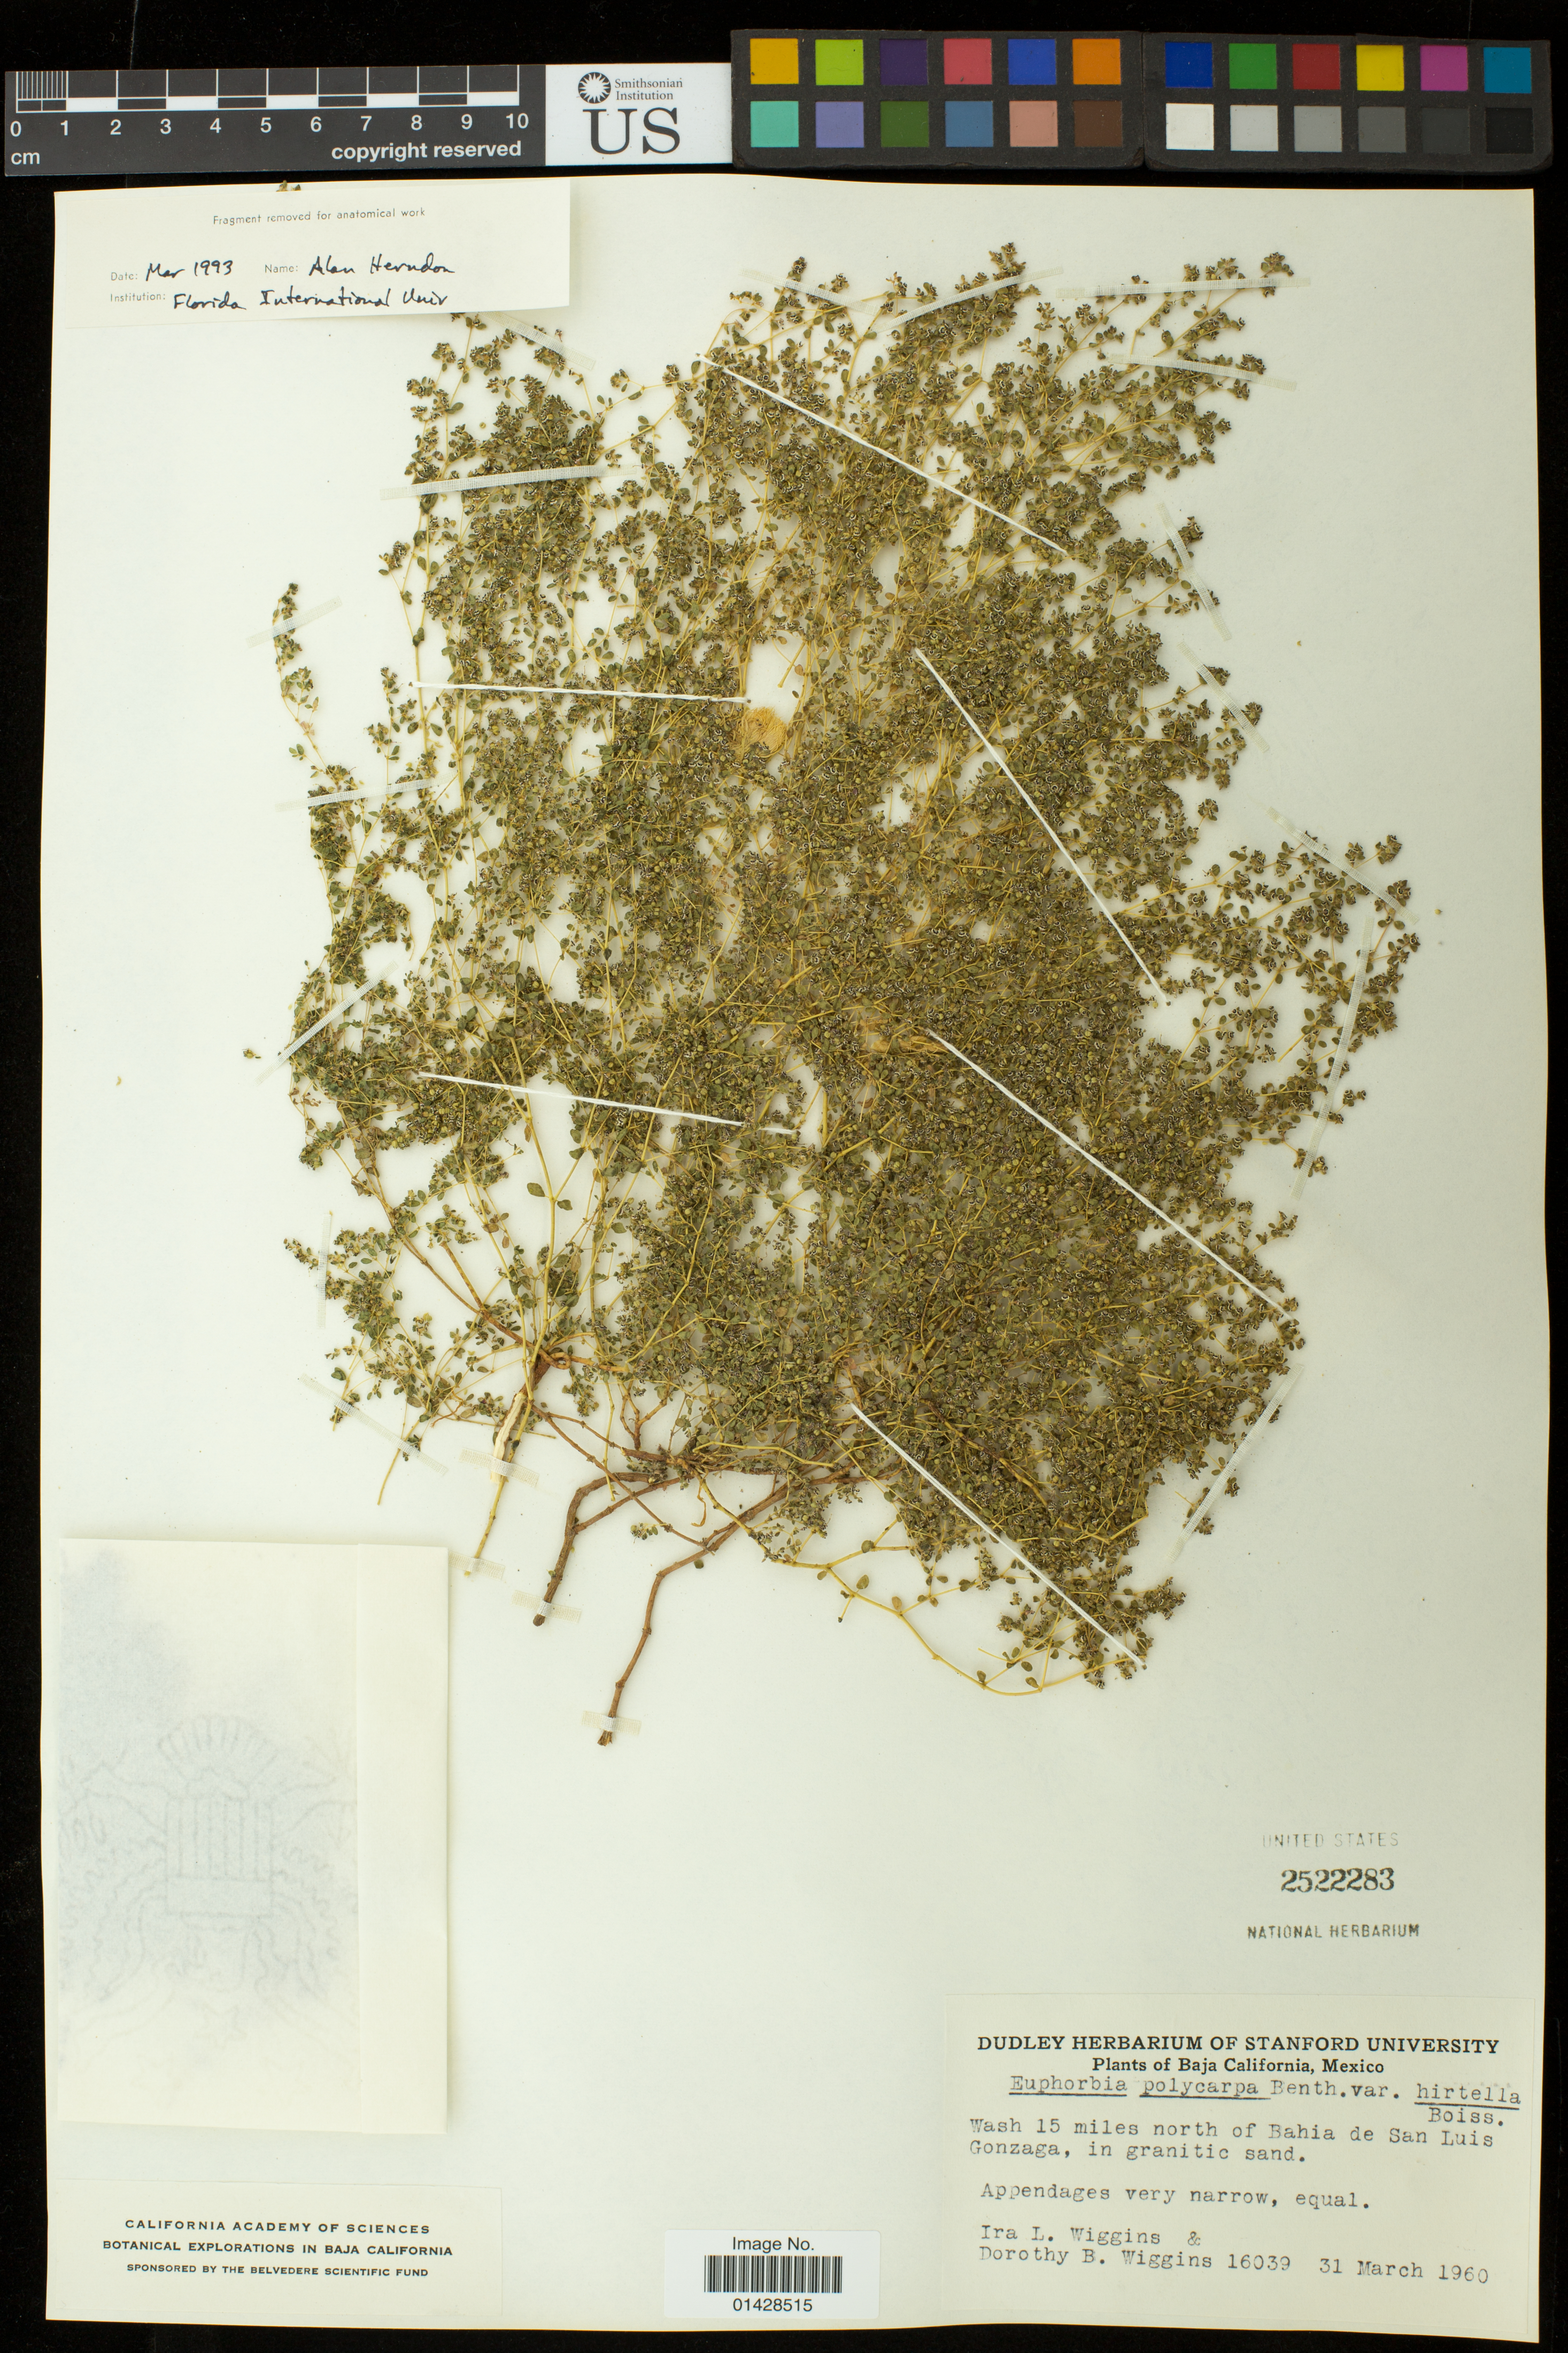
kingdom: Plantae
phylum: Tracheophyta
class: Magnoliopsida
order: Malpighiales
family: Euphorbiaceae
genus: Euphorbia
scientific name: Euphorbia polycarpa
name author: Benth.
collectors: I. L. Wiggins & D. B. Wiggins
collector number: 16039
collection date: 1960-03-31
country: Mexico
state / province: Baja California Norte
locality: Wash 15 miles north of Bahia de San Luis Gonzaga, in granitic sand.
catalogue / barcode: US 2522283